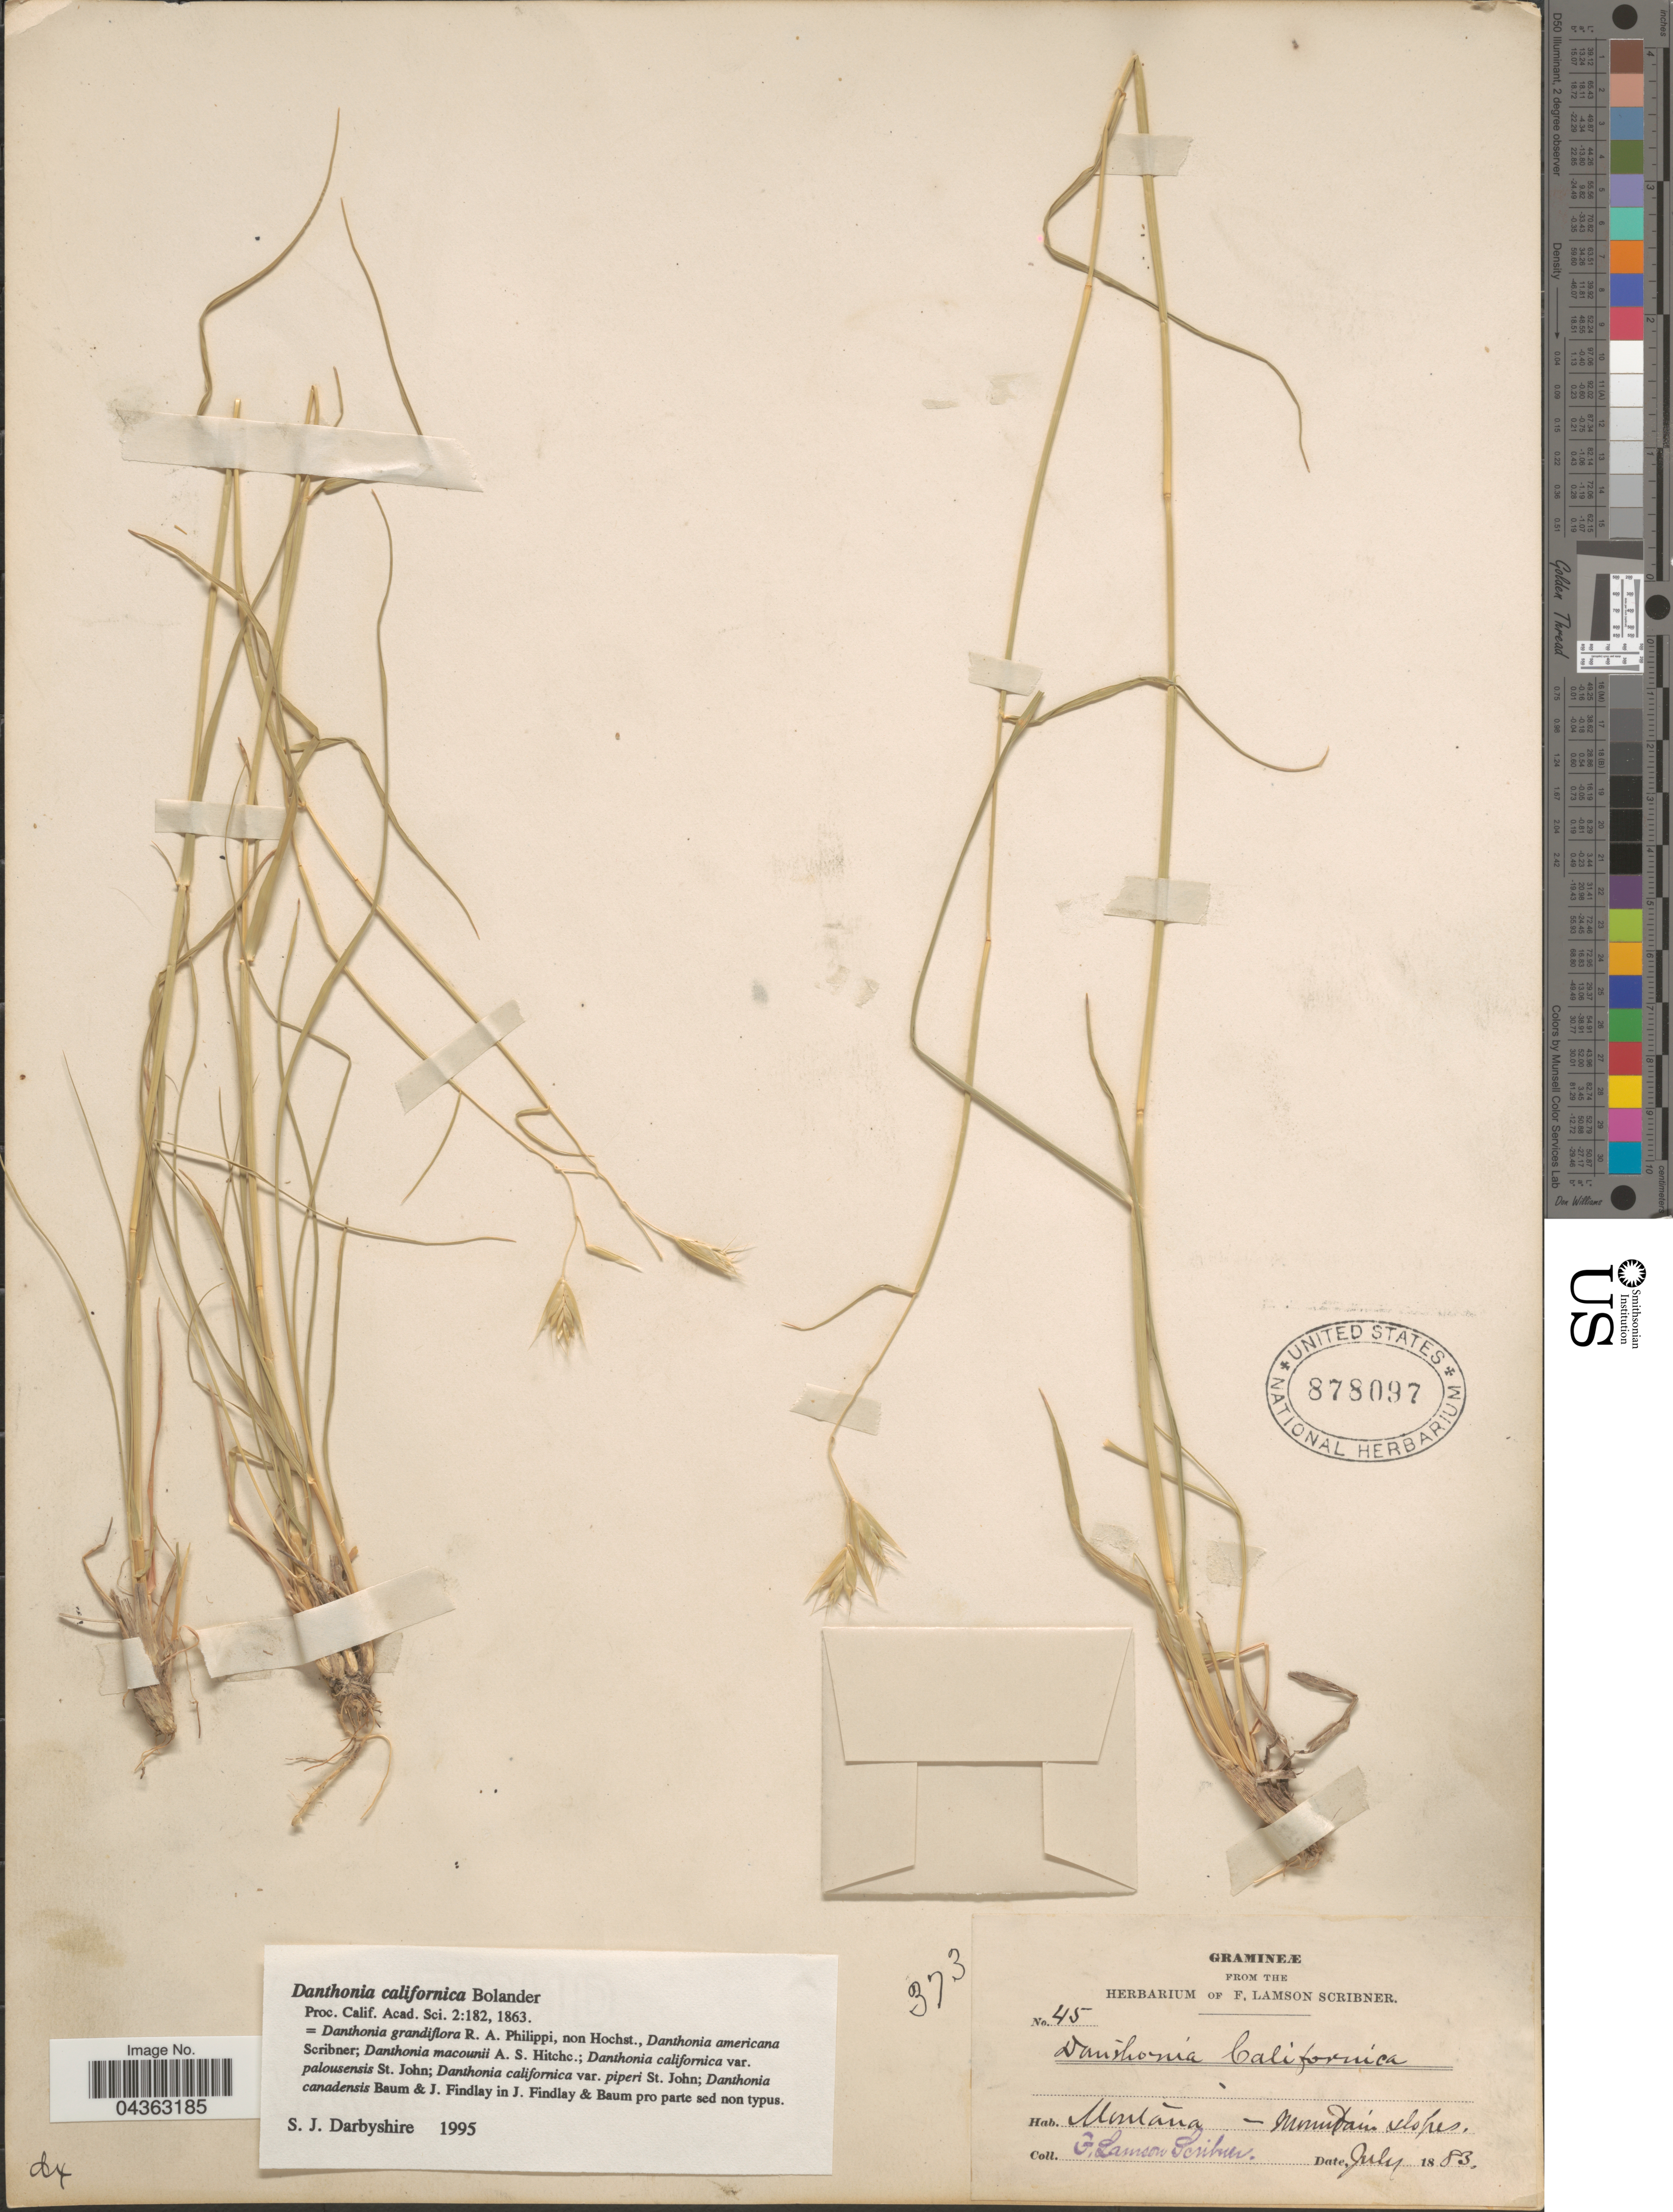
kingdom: Plantae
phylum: Tracheophyta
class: Liliopsida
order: Poales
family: Poaceae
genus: Danthonia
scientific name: Danthonia californica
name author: Bol.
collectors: F. Lamson-Scribner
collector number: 45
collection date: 1883-07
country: United States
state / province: Montana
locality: Mountain slopes.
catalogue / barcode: US 878097